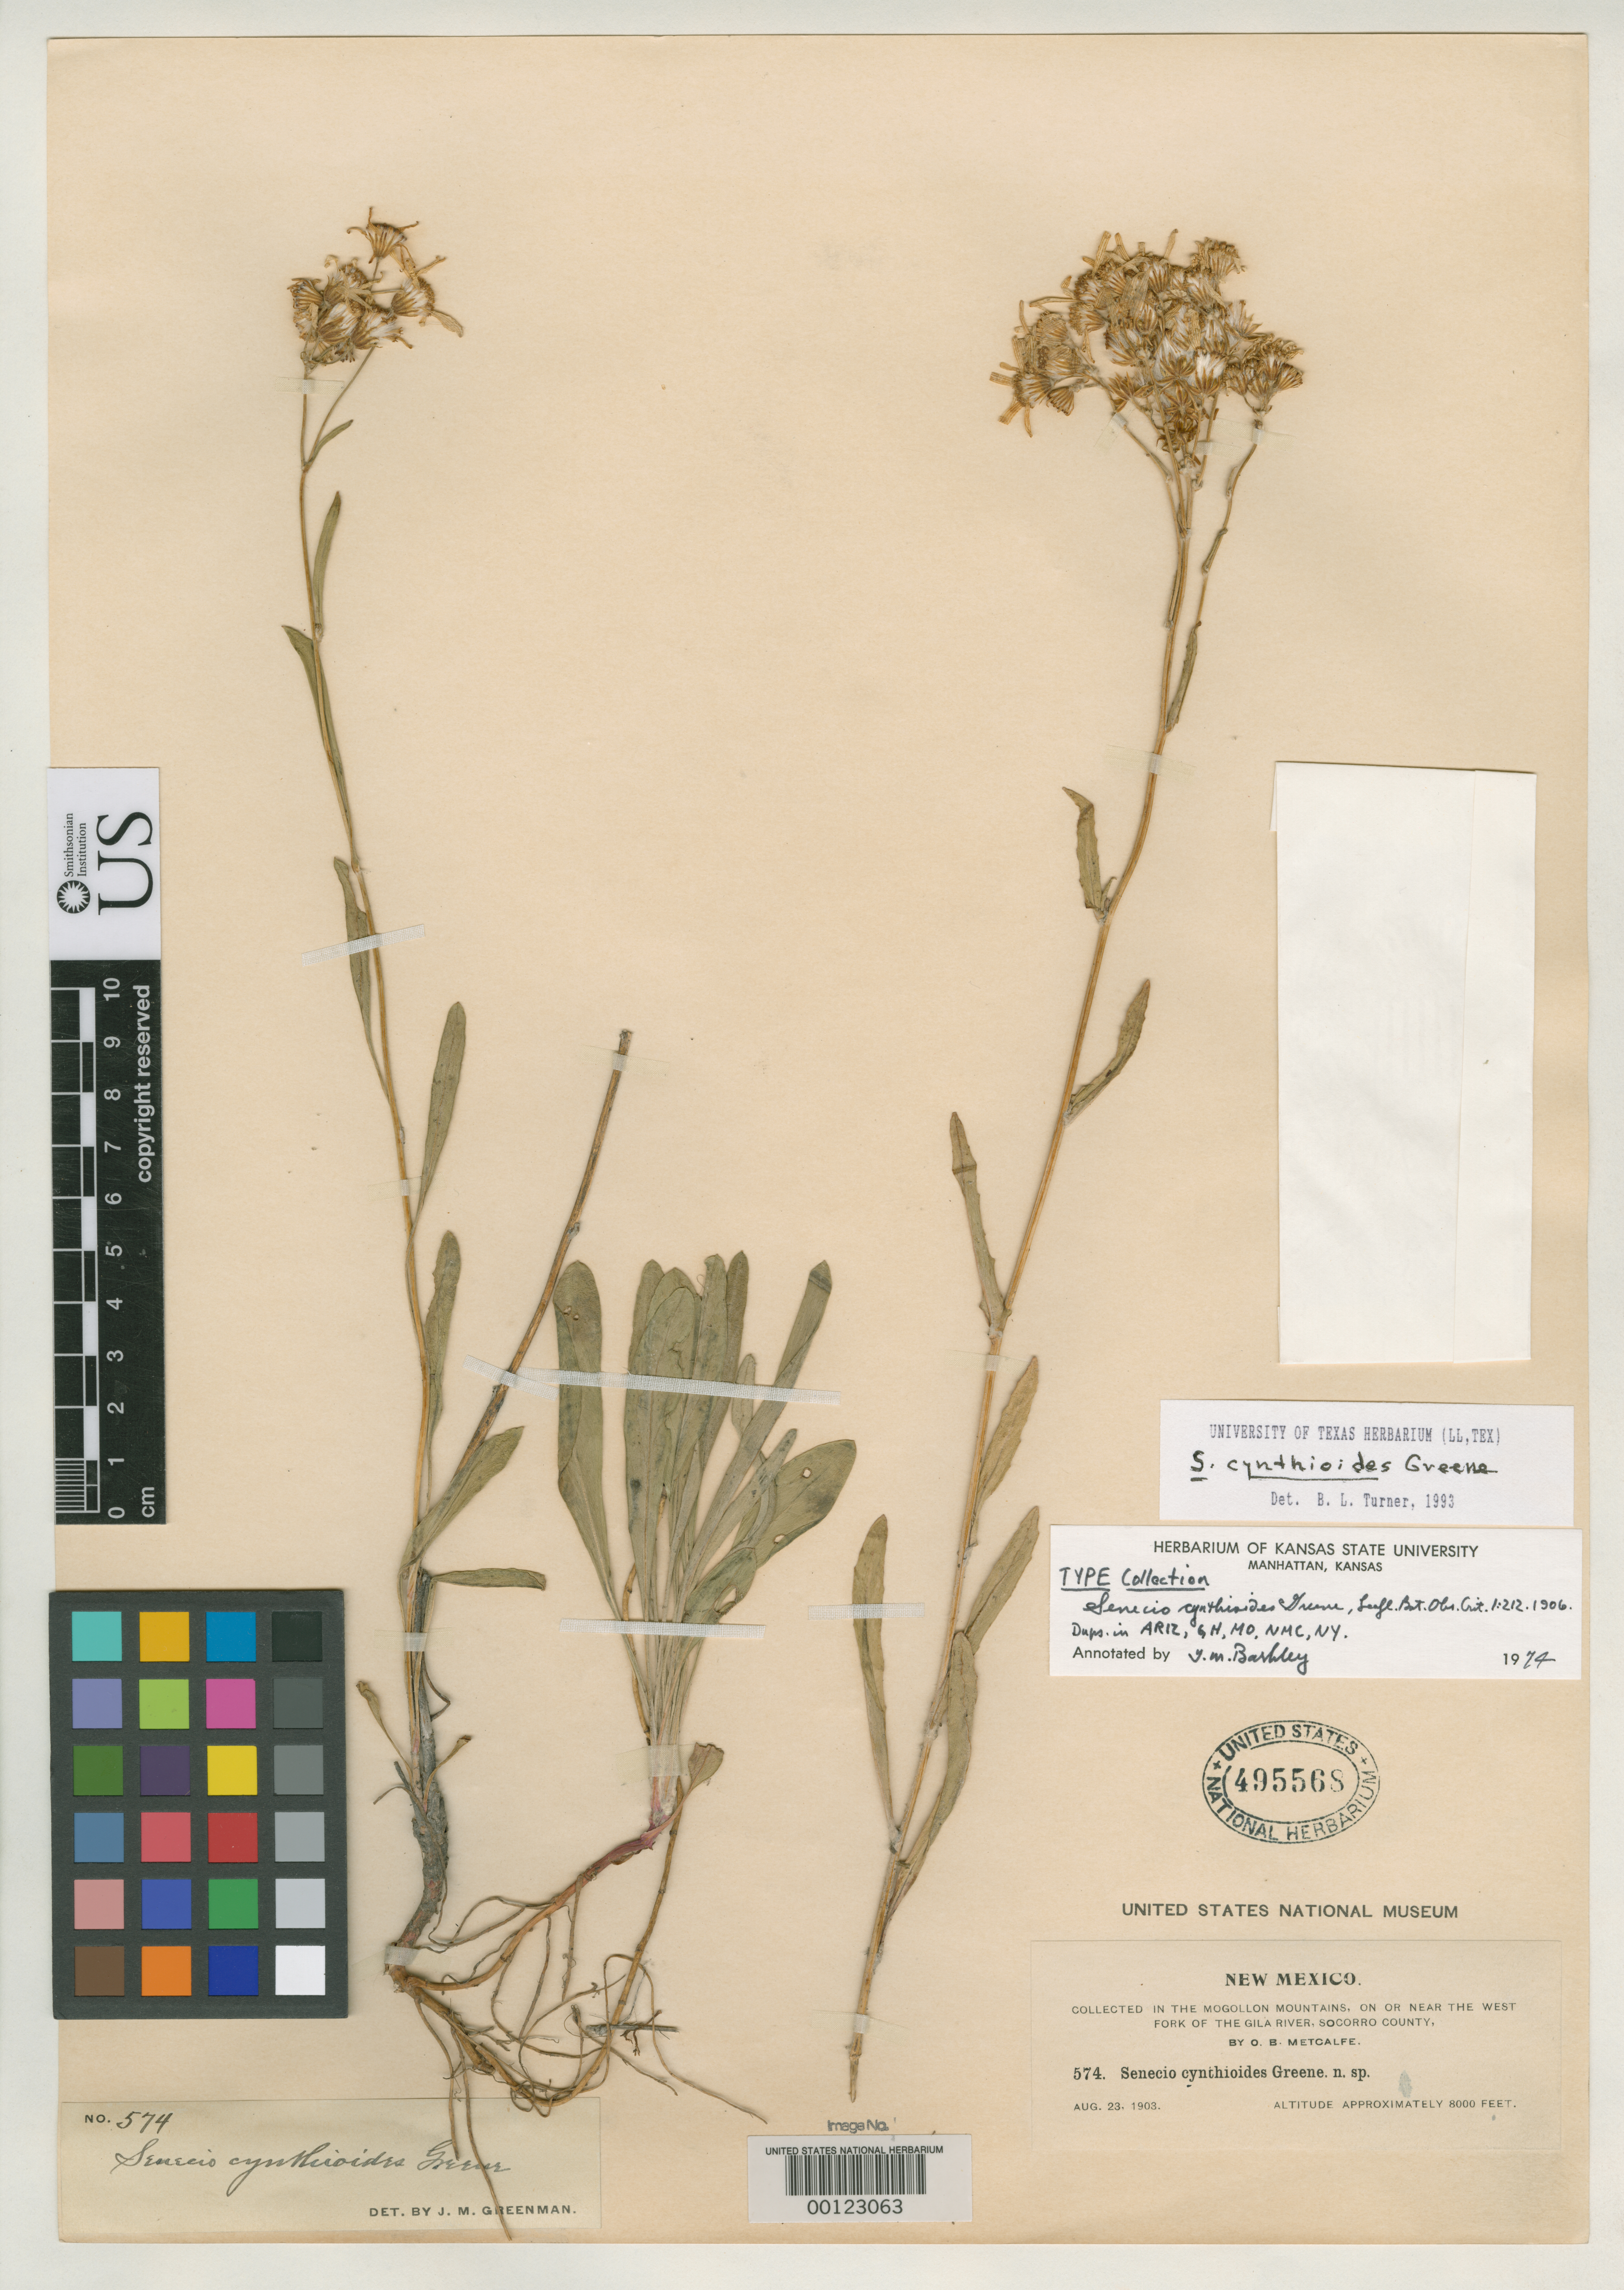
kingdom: Plantae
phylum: Tracheophyta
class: Magnoliopsida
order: Asterales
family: Asteraceae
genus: Senecio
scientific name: Senecio cynthioides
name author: Greene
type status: Isotype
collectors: O. B. Metcalfe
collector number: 574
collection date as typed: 23 Aug 1903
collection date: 1903-08-23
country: United States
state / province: New Mexico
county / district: Socorro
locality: Turkey Creek in Mogollon Mountains.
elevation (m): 2438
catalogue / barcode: US 495568